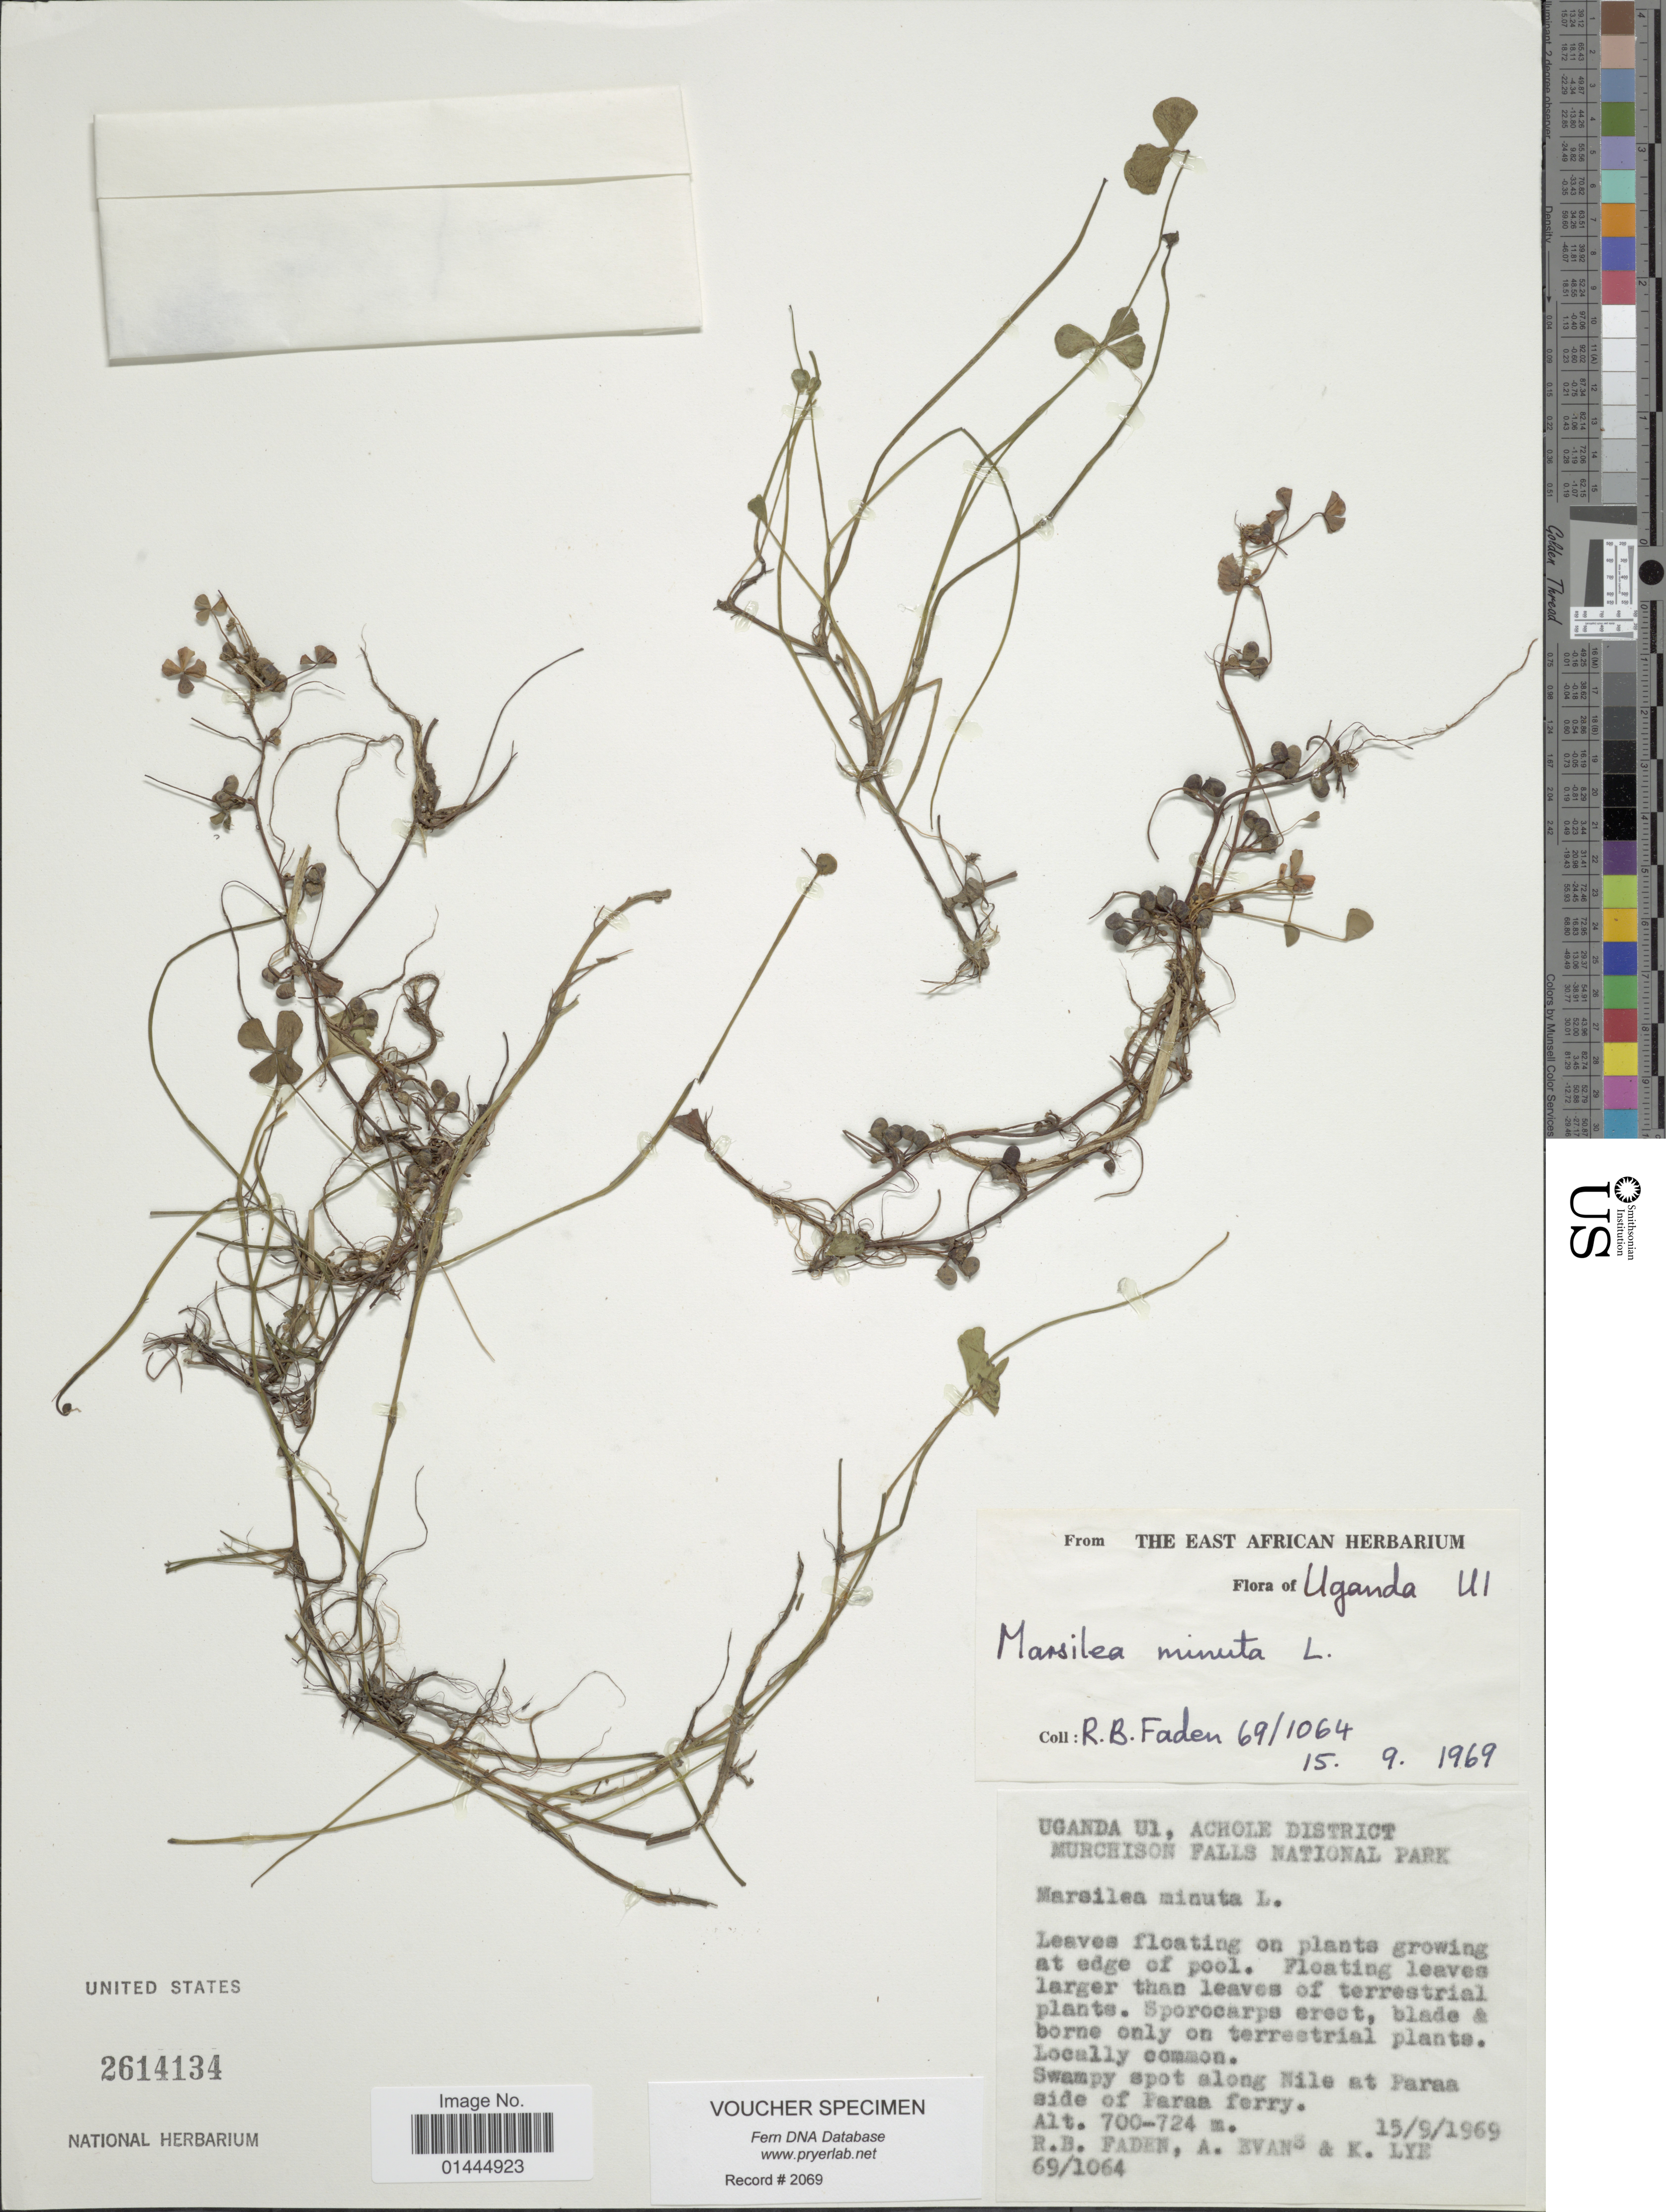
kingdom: Plantae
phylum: Tracheophyta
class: Polypodiopsida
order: Salviniales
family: Marsileaceae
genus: Marsilea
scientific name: Marsilea minuta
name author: L.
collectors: R. B. Faden, A. Evans & K. A. Lye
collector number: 69/1064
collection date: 1969-09-15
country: Uganda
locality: Uganda U1, Achole District Murchison Falls National Park, swampy spot along Nile at Paraa side of Paraa ferry.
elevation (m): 700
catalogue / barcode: US 2614134